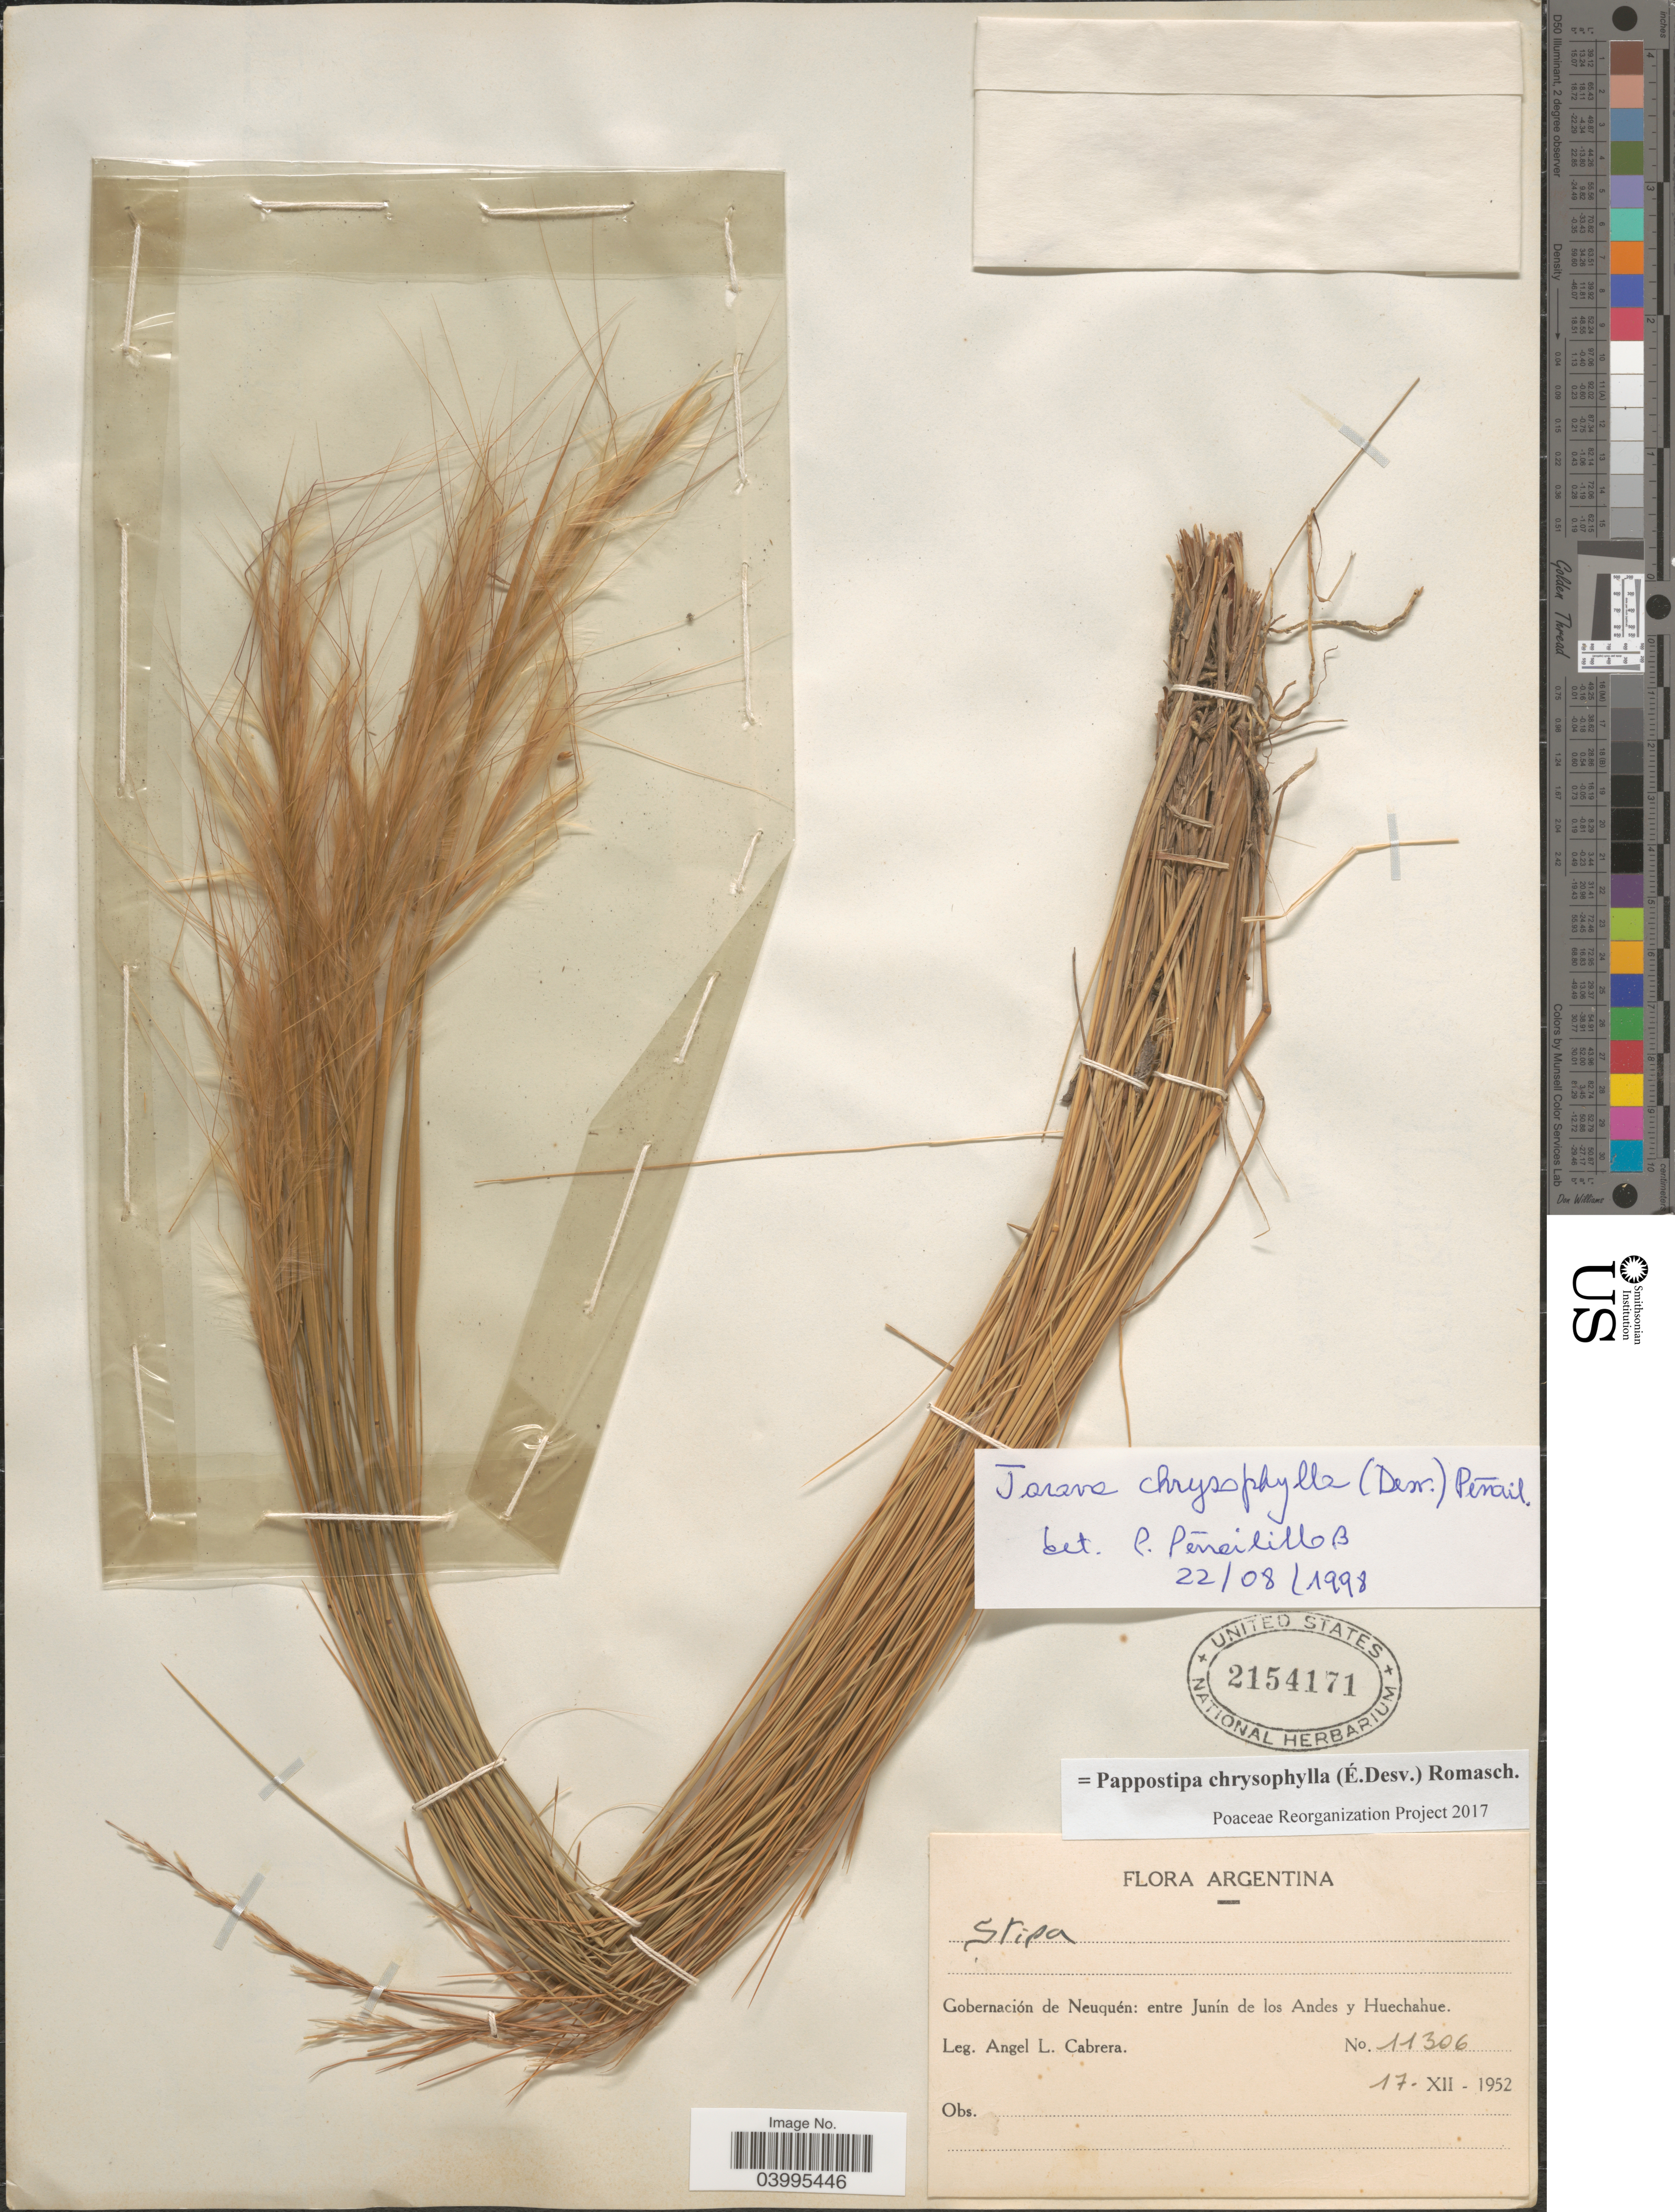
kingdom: Plantae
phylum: Tracheophyta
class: Liliopsida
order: Poales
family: Poaceae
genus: Pappostipa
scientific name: Pappostipa chrysophylla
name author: (É. Desv.) Romasch.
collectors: A. L. Cabrera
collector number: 11306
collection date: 1952-12-17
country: Argentina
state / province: Neuquen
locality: Gobernación de Neuquén: entre Junín de los Andes y Huechahue.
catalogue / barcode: US 2154171